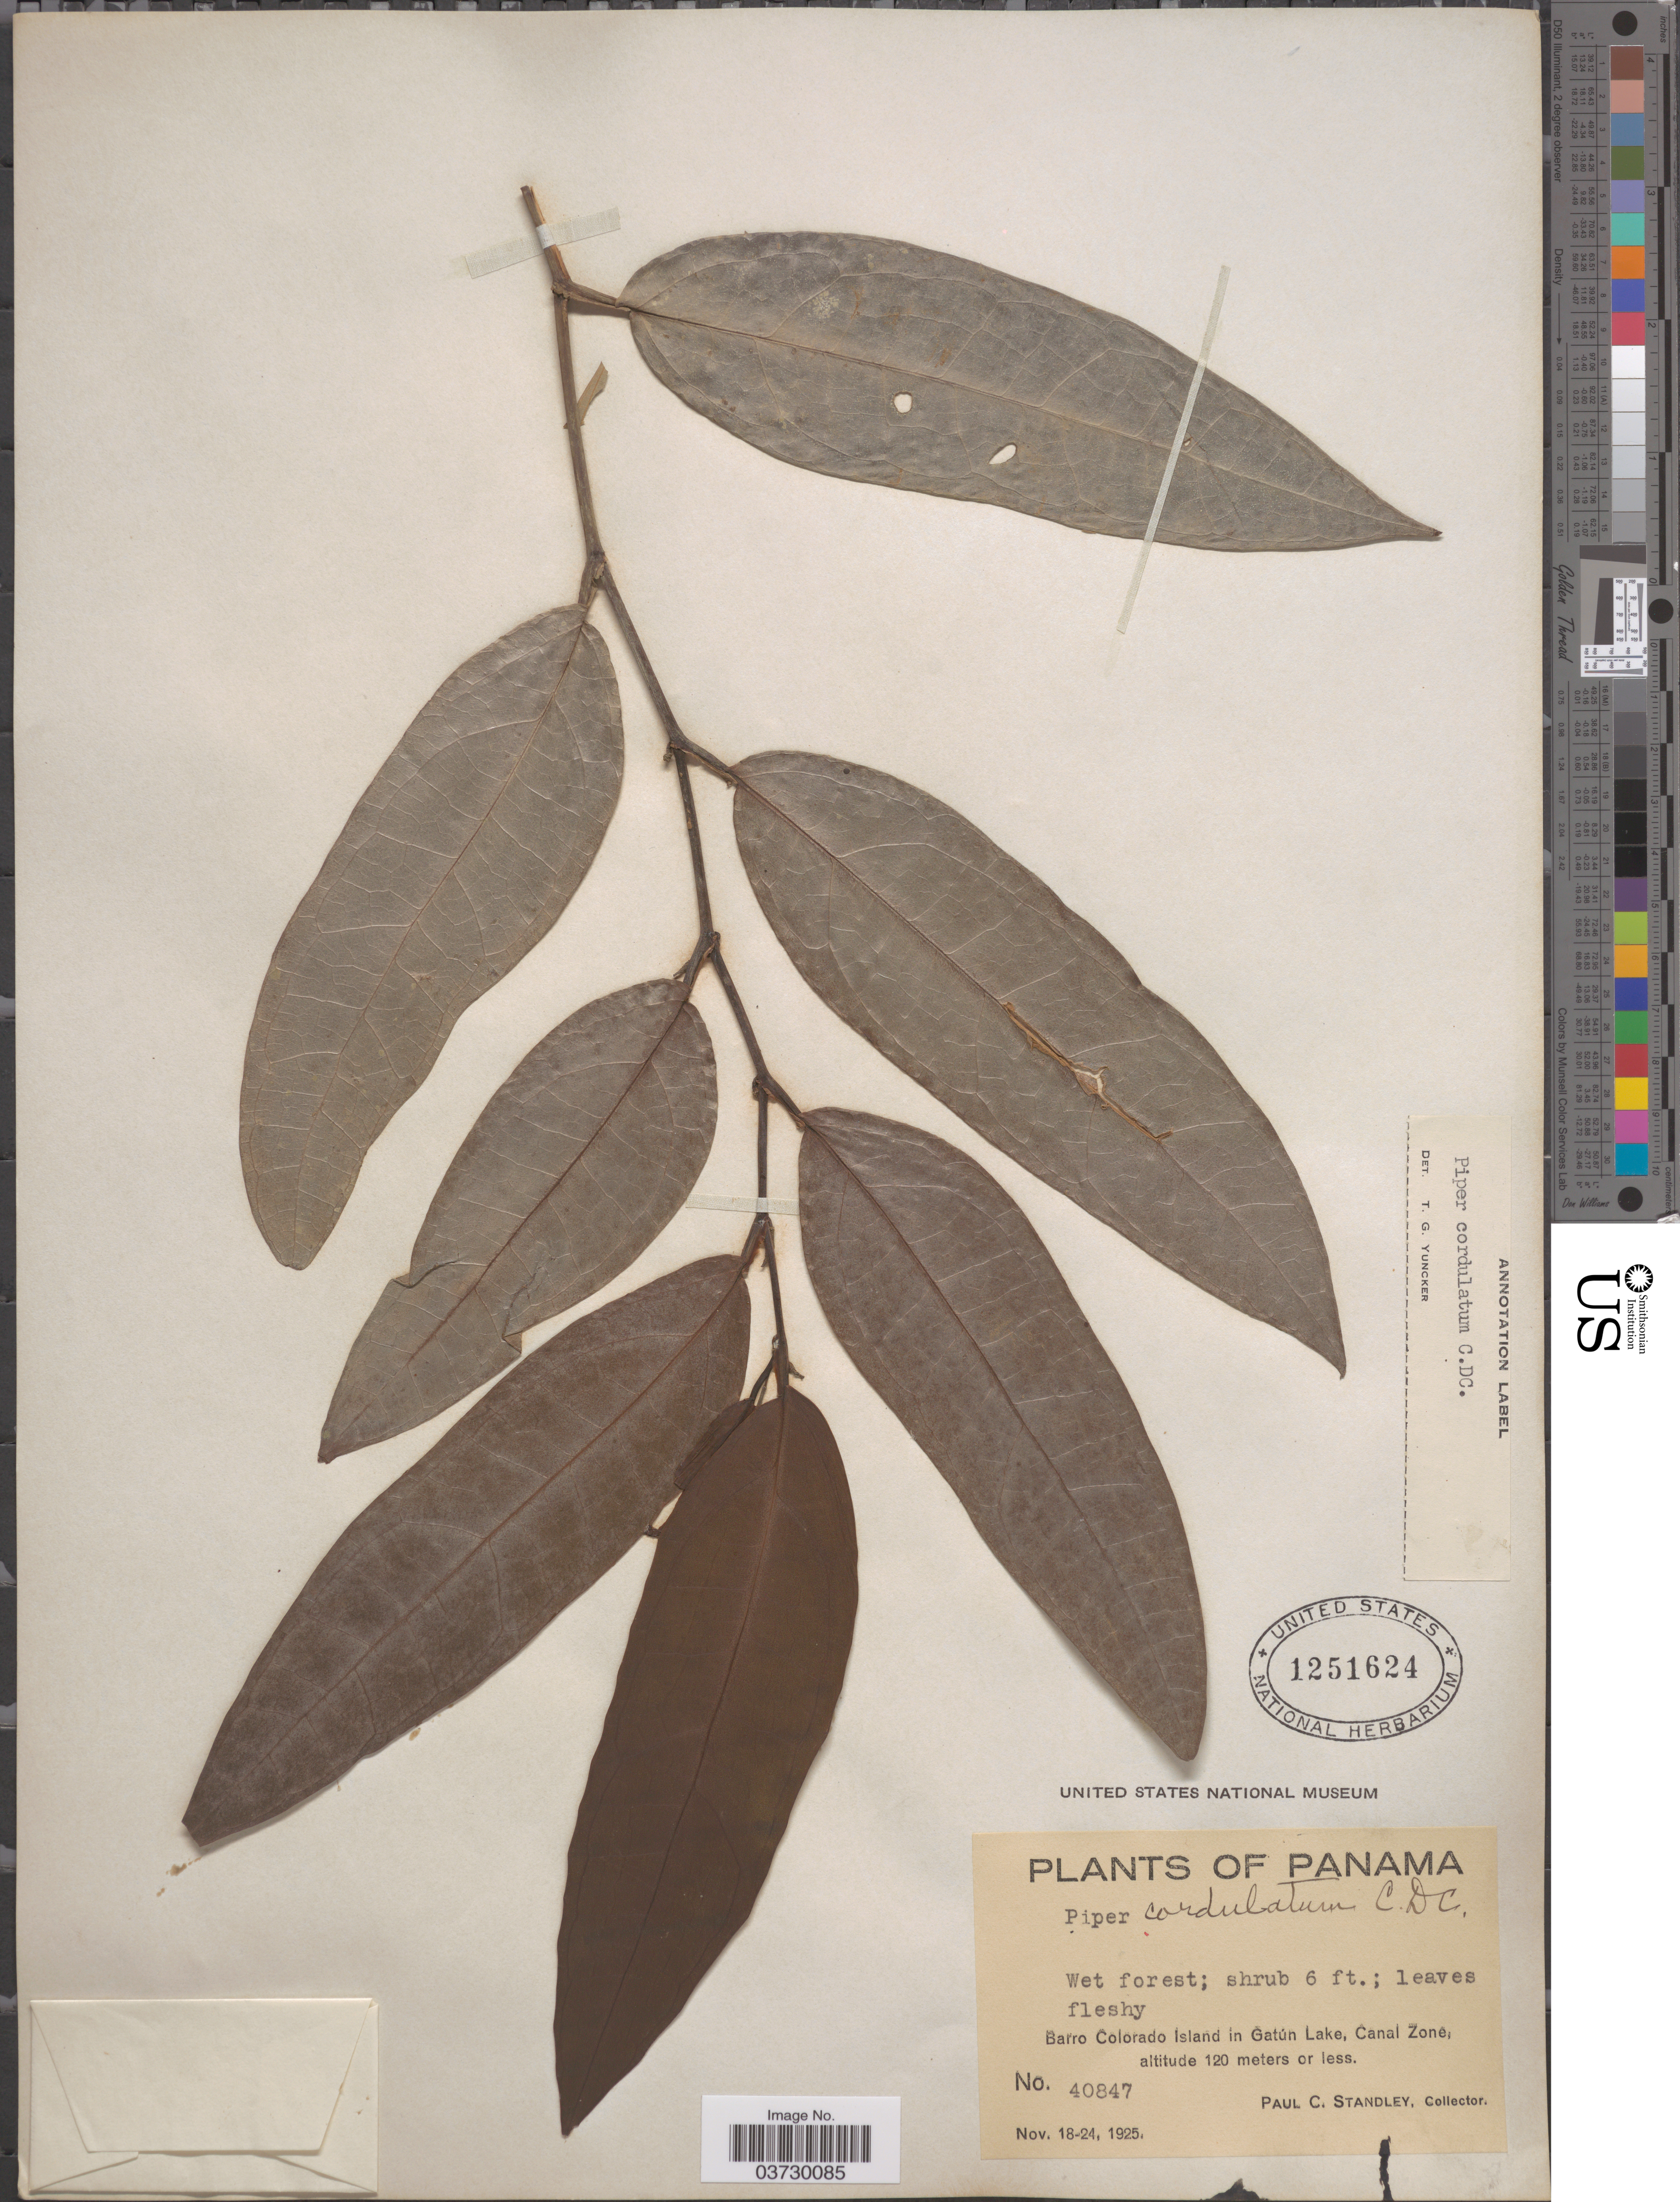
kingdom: Plantae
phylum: Tracheophyta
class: Magnoliopsida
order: Piperales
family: Piperaceae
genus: Piper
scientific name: Piper cordulatum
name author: C. DC.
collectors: P. C. Standley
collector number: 40847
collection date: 1925-11-18/1925-11-24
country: Panama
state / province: Panamá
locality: Barro Colorado Island in Gatún Lake, Canal Zone.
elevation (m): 120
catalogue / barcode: US 1251624